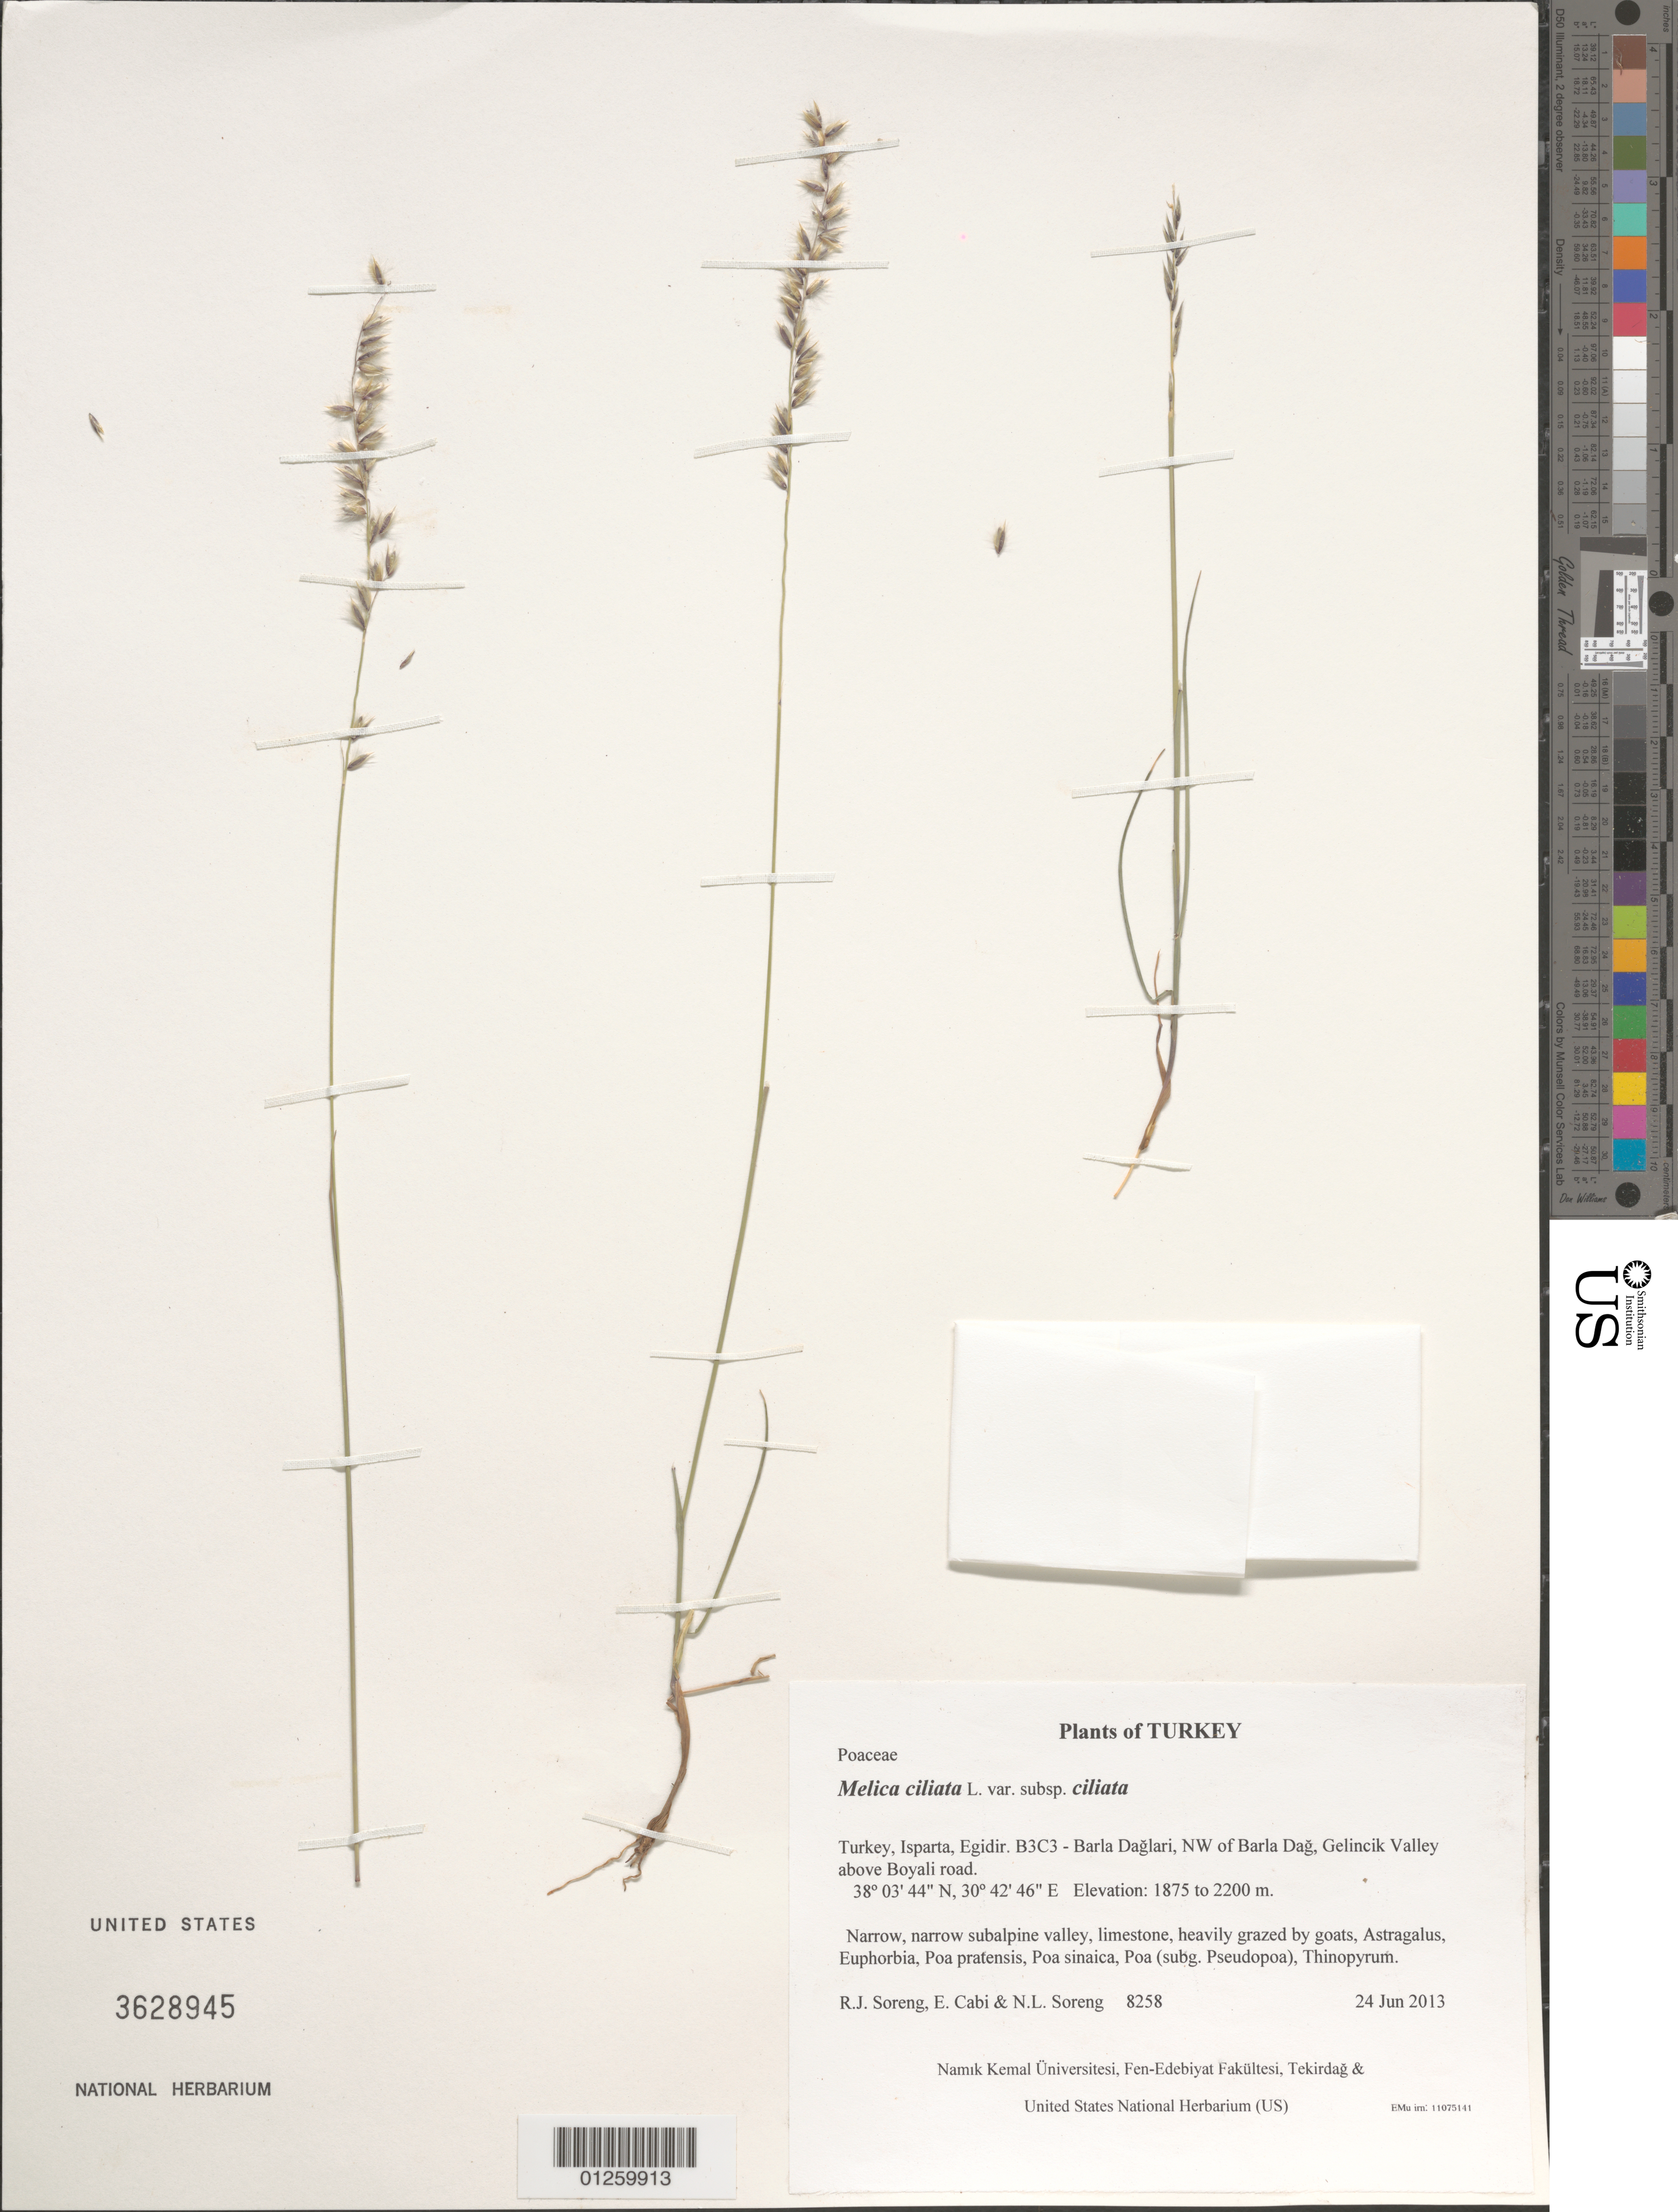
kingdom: Plantae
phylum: Tracheophyta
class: Liliopsida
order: Poales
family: Poaceae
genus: Melica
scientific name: Melica ciliata subsp. ciliata var. ciliata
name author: L.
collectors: R. J. Soreng, E. Cabi & N. L. Soreng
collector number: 8258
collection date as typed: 2013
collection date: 2013-06-24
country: Turkey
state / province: Isparta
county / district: Egidir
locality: B3C3 - Barla Daglari, NW of Barla Dag, Gelincik Valley above Boyali road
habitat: Narrow, narrow subalpine valley, limestone, heavily grazed by goats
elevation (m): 1875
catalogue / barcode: US 3628945